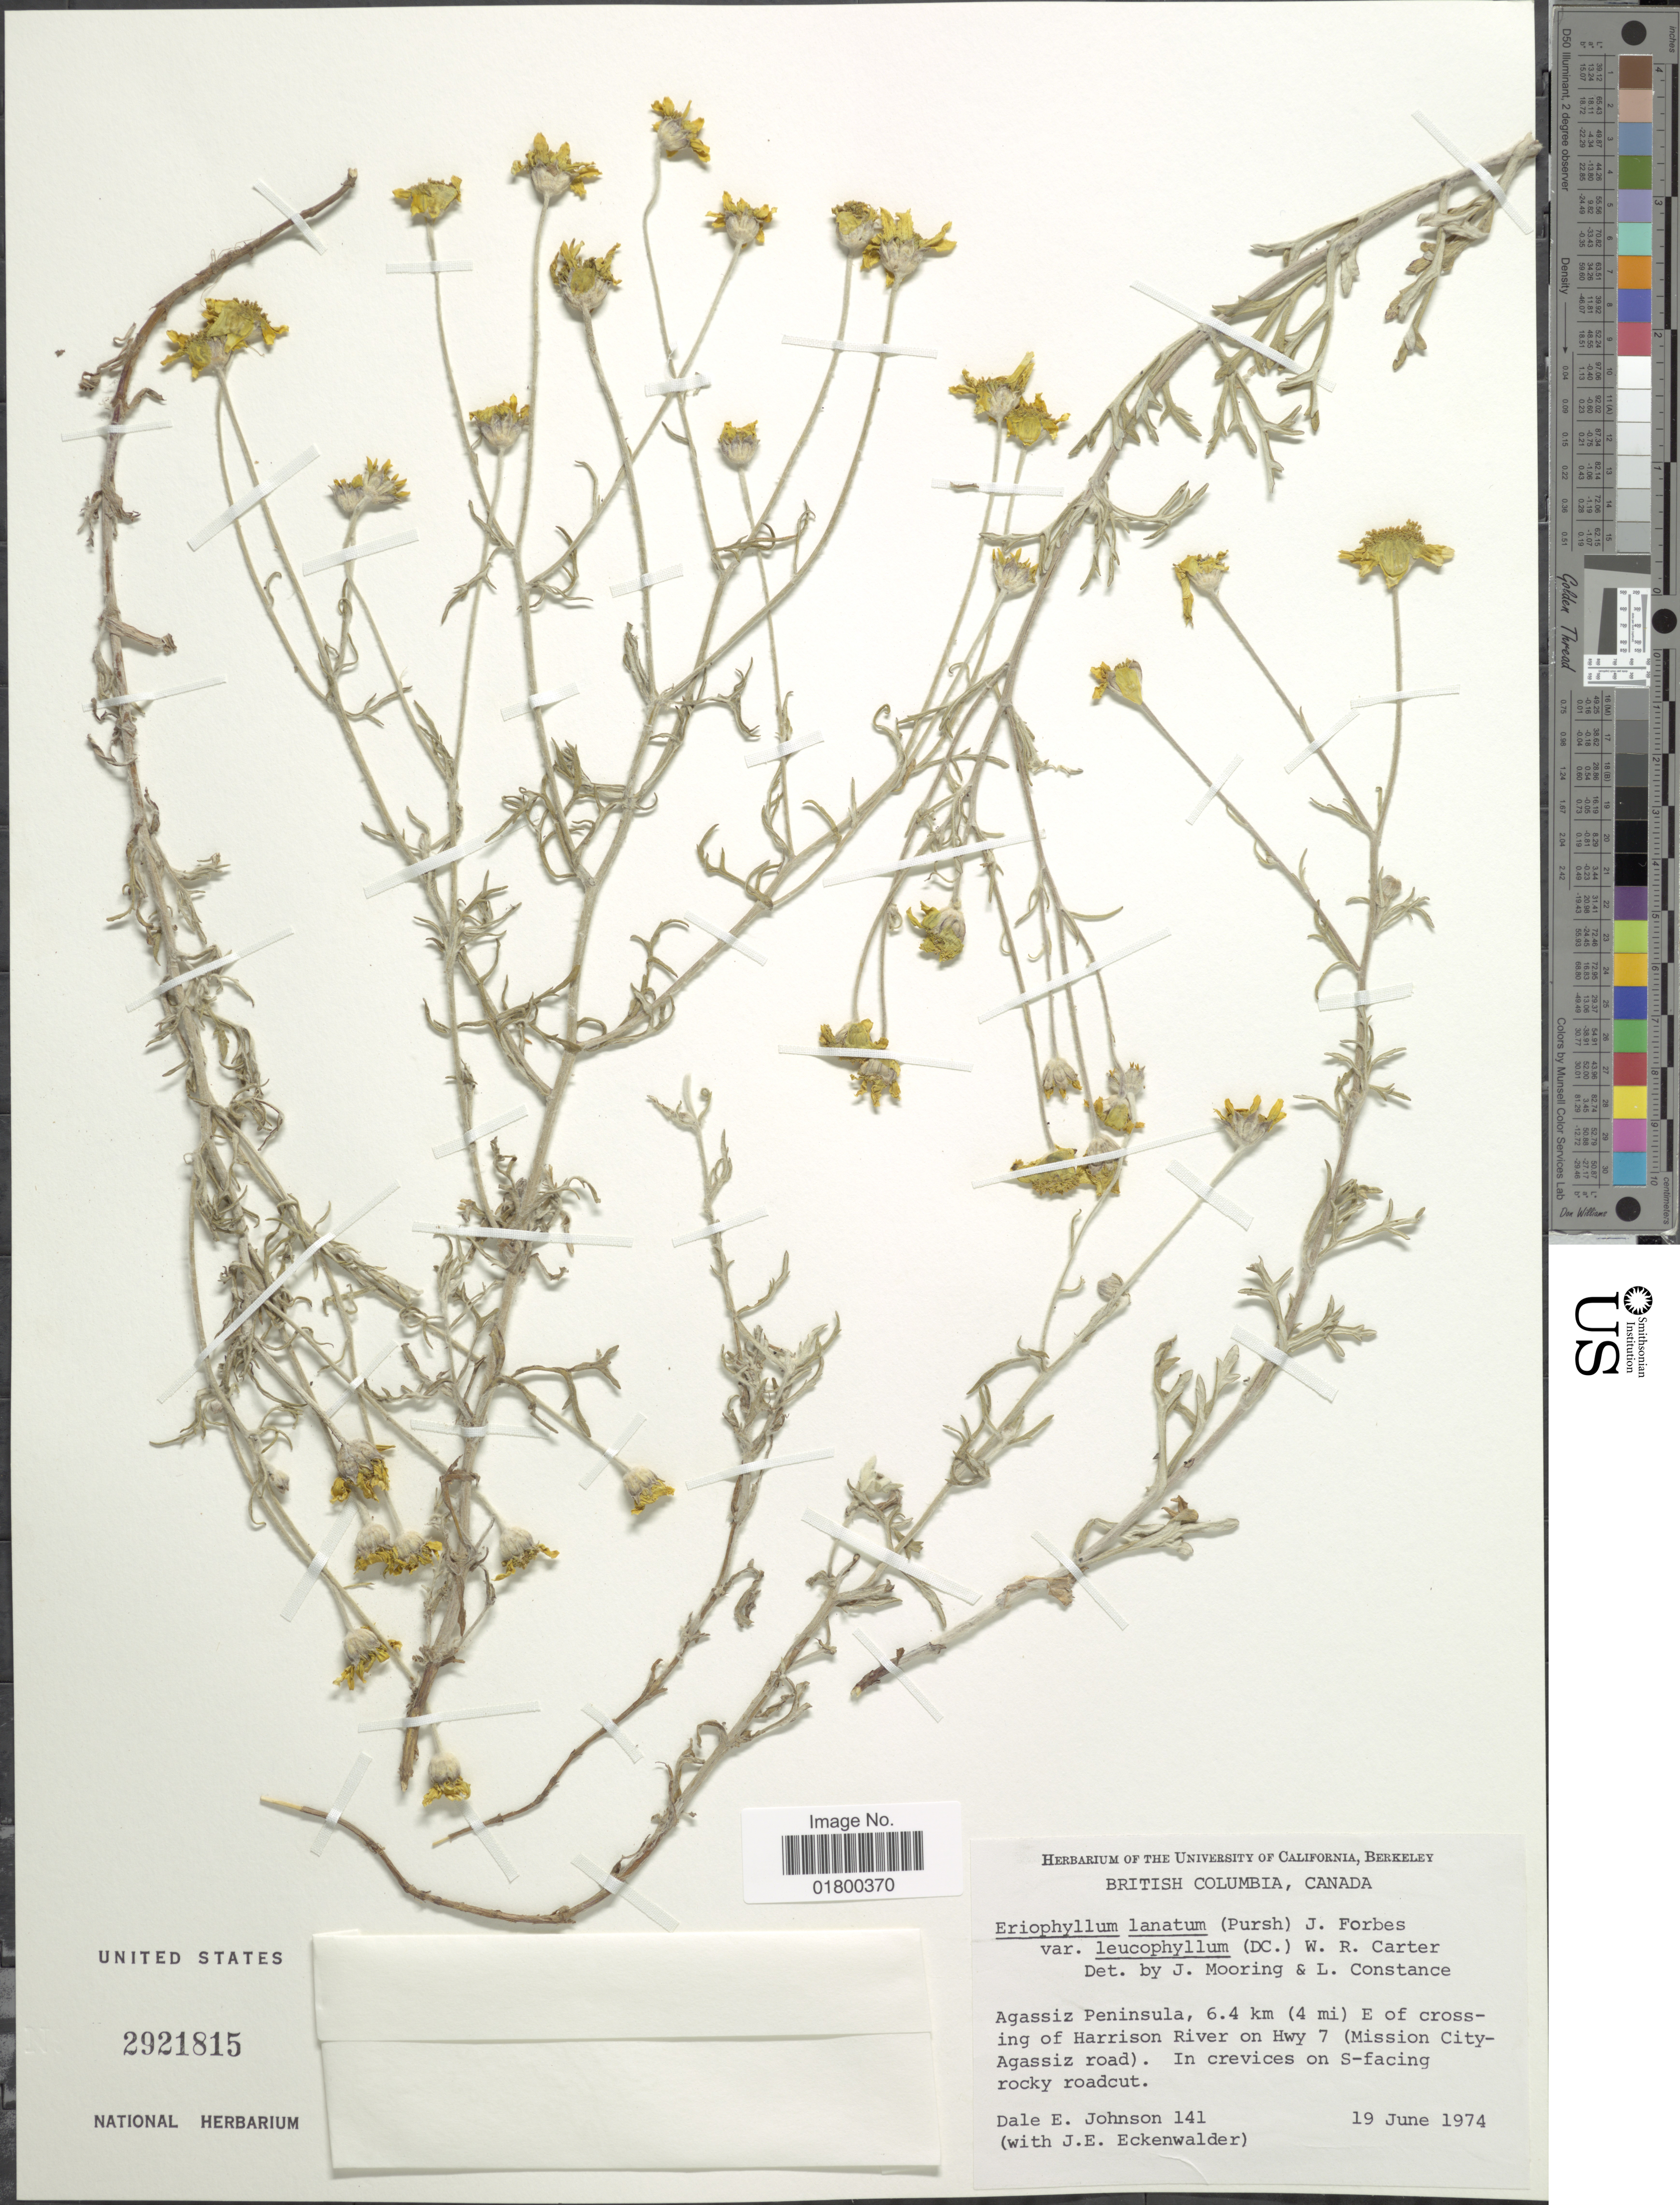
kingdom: Plantae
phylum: Tracheophyta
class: Magnoliopsida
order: Asterales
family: Asteraceae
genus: Eriophyllum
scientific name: Eriophyllum lanatum var. lanatum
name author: (Pursh) J. Forbes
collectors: D. E. Johnson & J. Eckenwalder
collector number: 141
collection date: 1974-06-19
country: Canada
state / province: British Columbia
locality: Agassiz Peninsula, 6.4 km (4 mi) E of crossing of Harrison River on Hwy 7 (Mission City Agassiz road)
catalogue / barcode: US 2921815